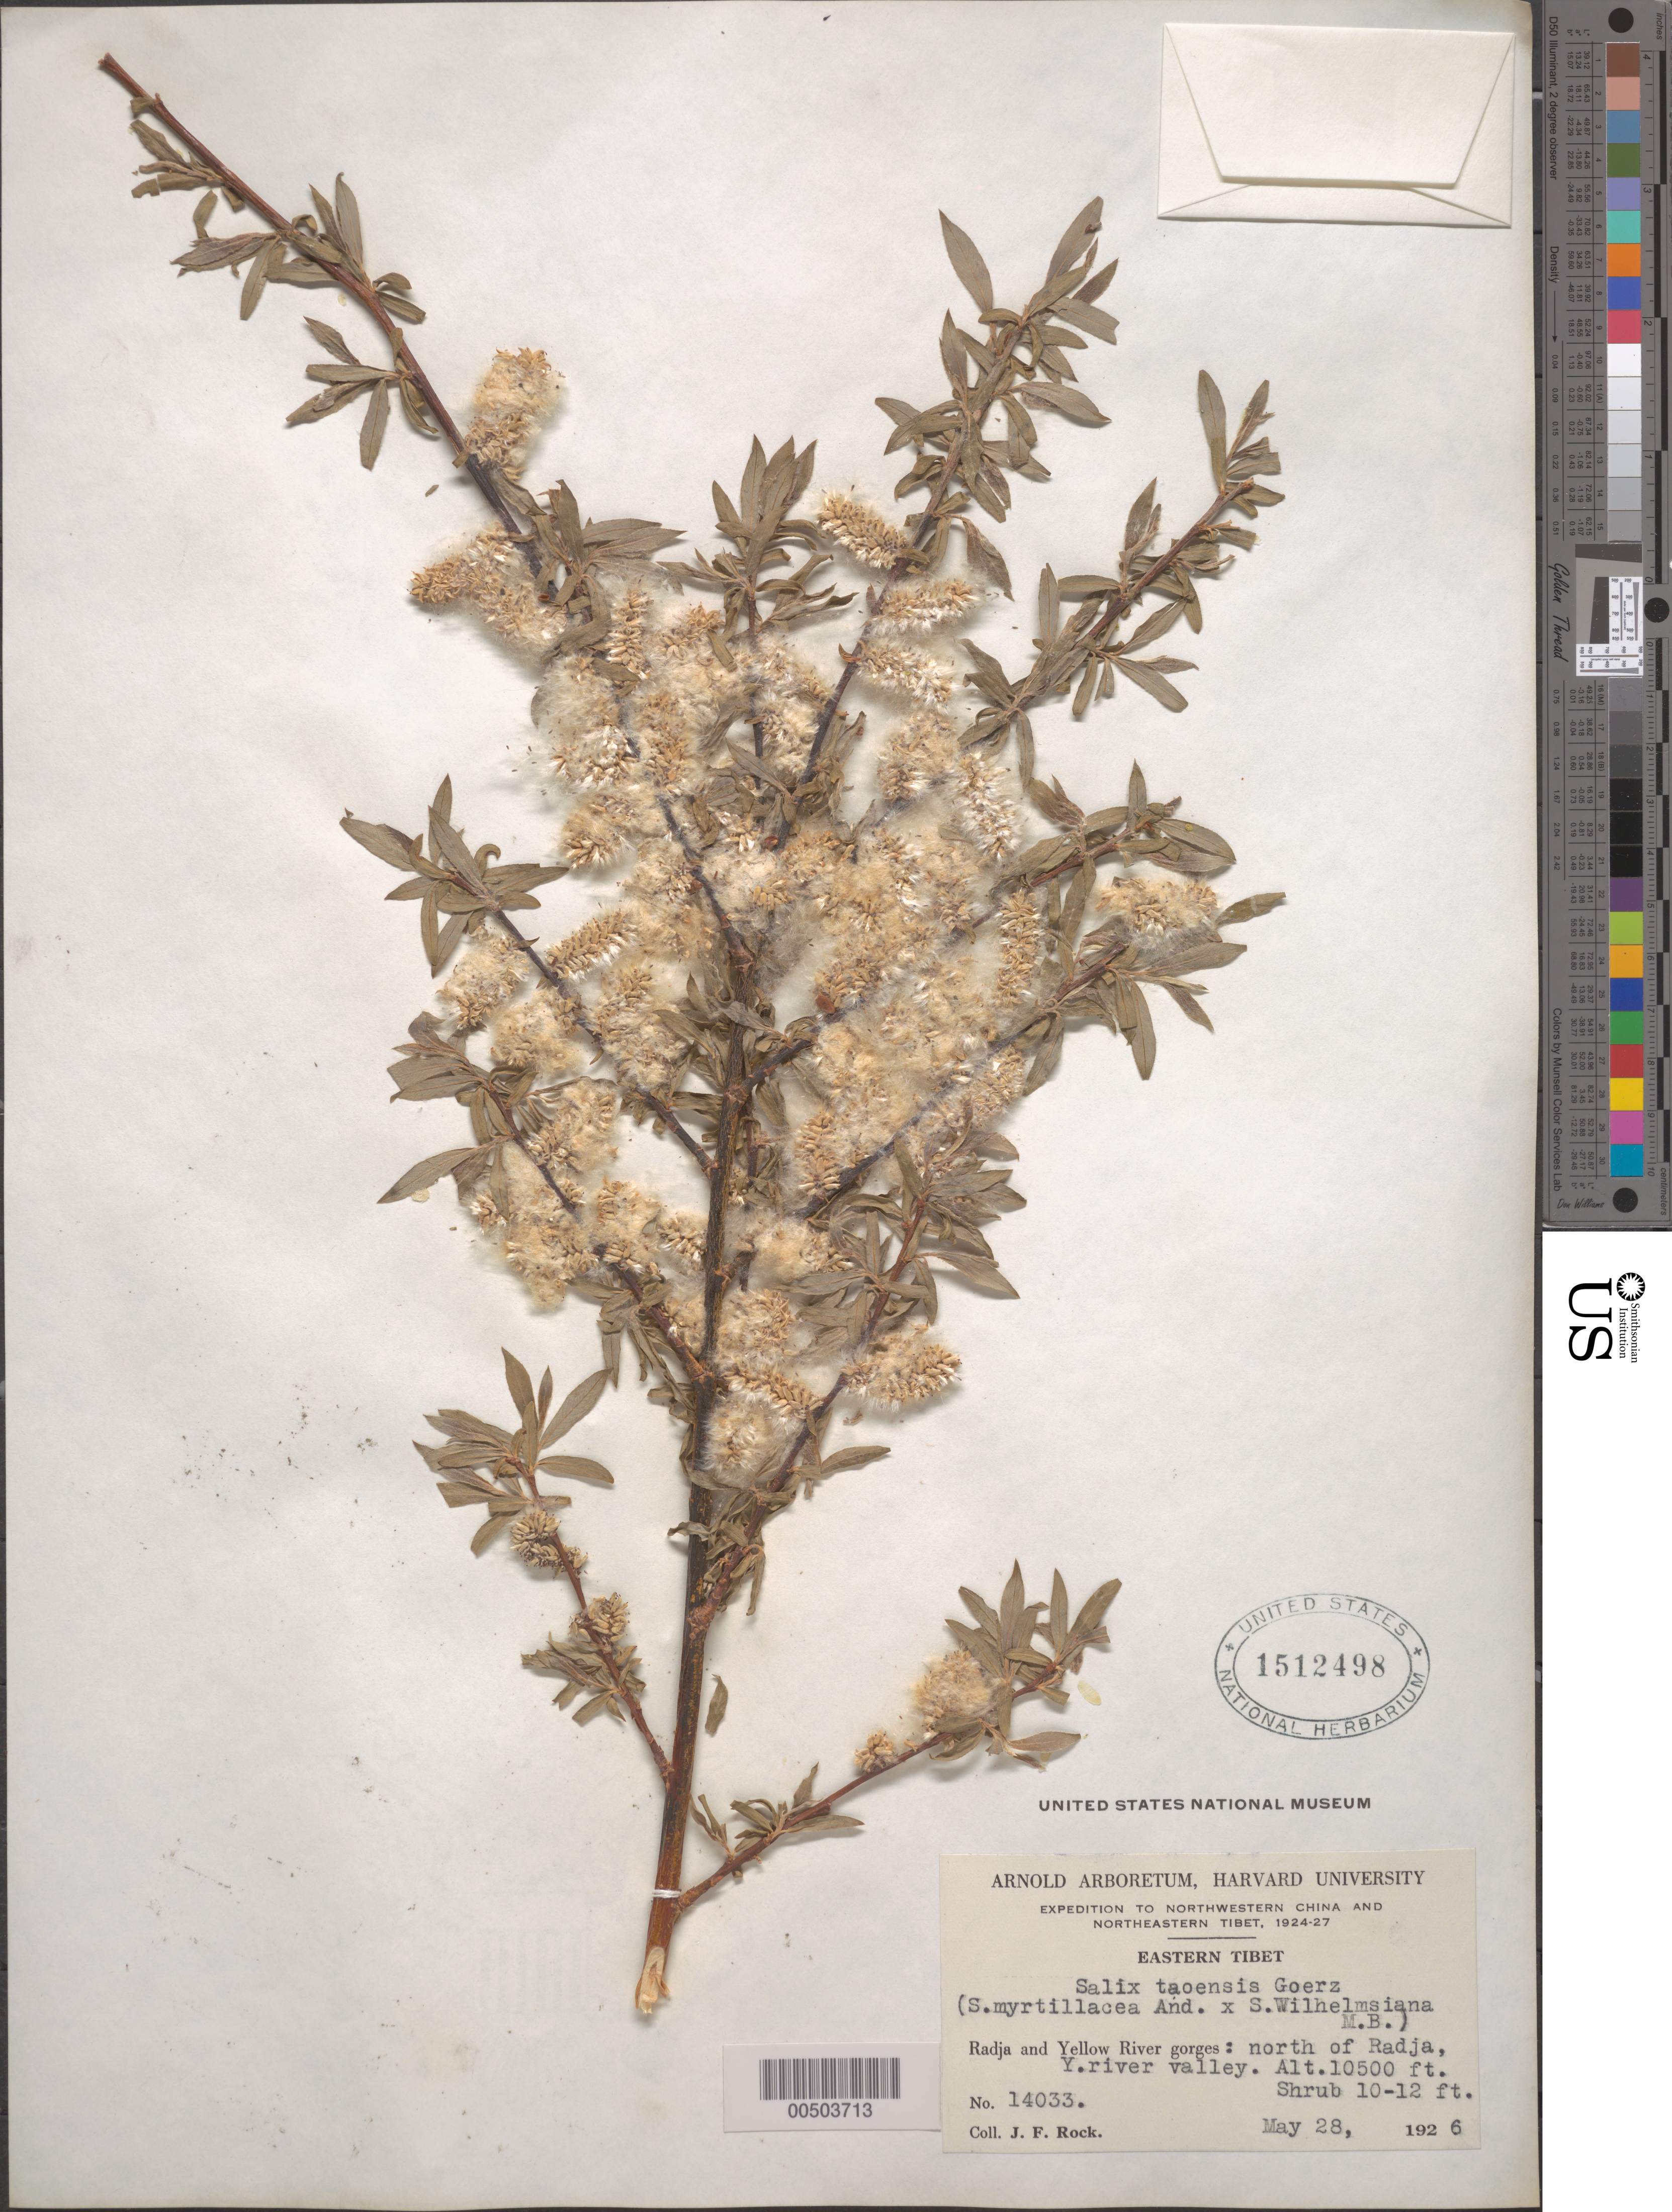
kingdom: Plantae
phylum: Tracheophyta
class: Magnoliopsida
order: Malpighiales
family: Salicaceae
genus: Salix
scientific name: Salix taoensis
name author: Goerz in Rehder & Kobuski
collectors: J. F. Rock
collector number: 14033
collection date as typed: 28 May 1926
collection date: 1926-05-28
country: China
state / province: Xizang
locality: Radja and Yellow River gorges: north of Radja, Y. river valley.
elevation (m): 3200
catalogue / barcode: US 1512498